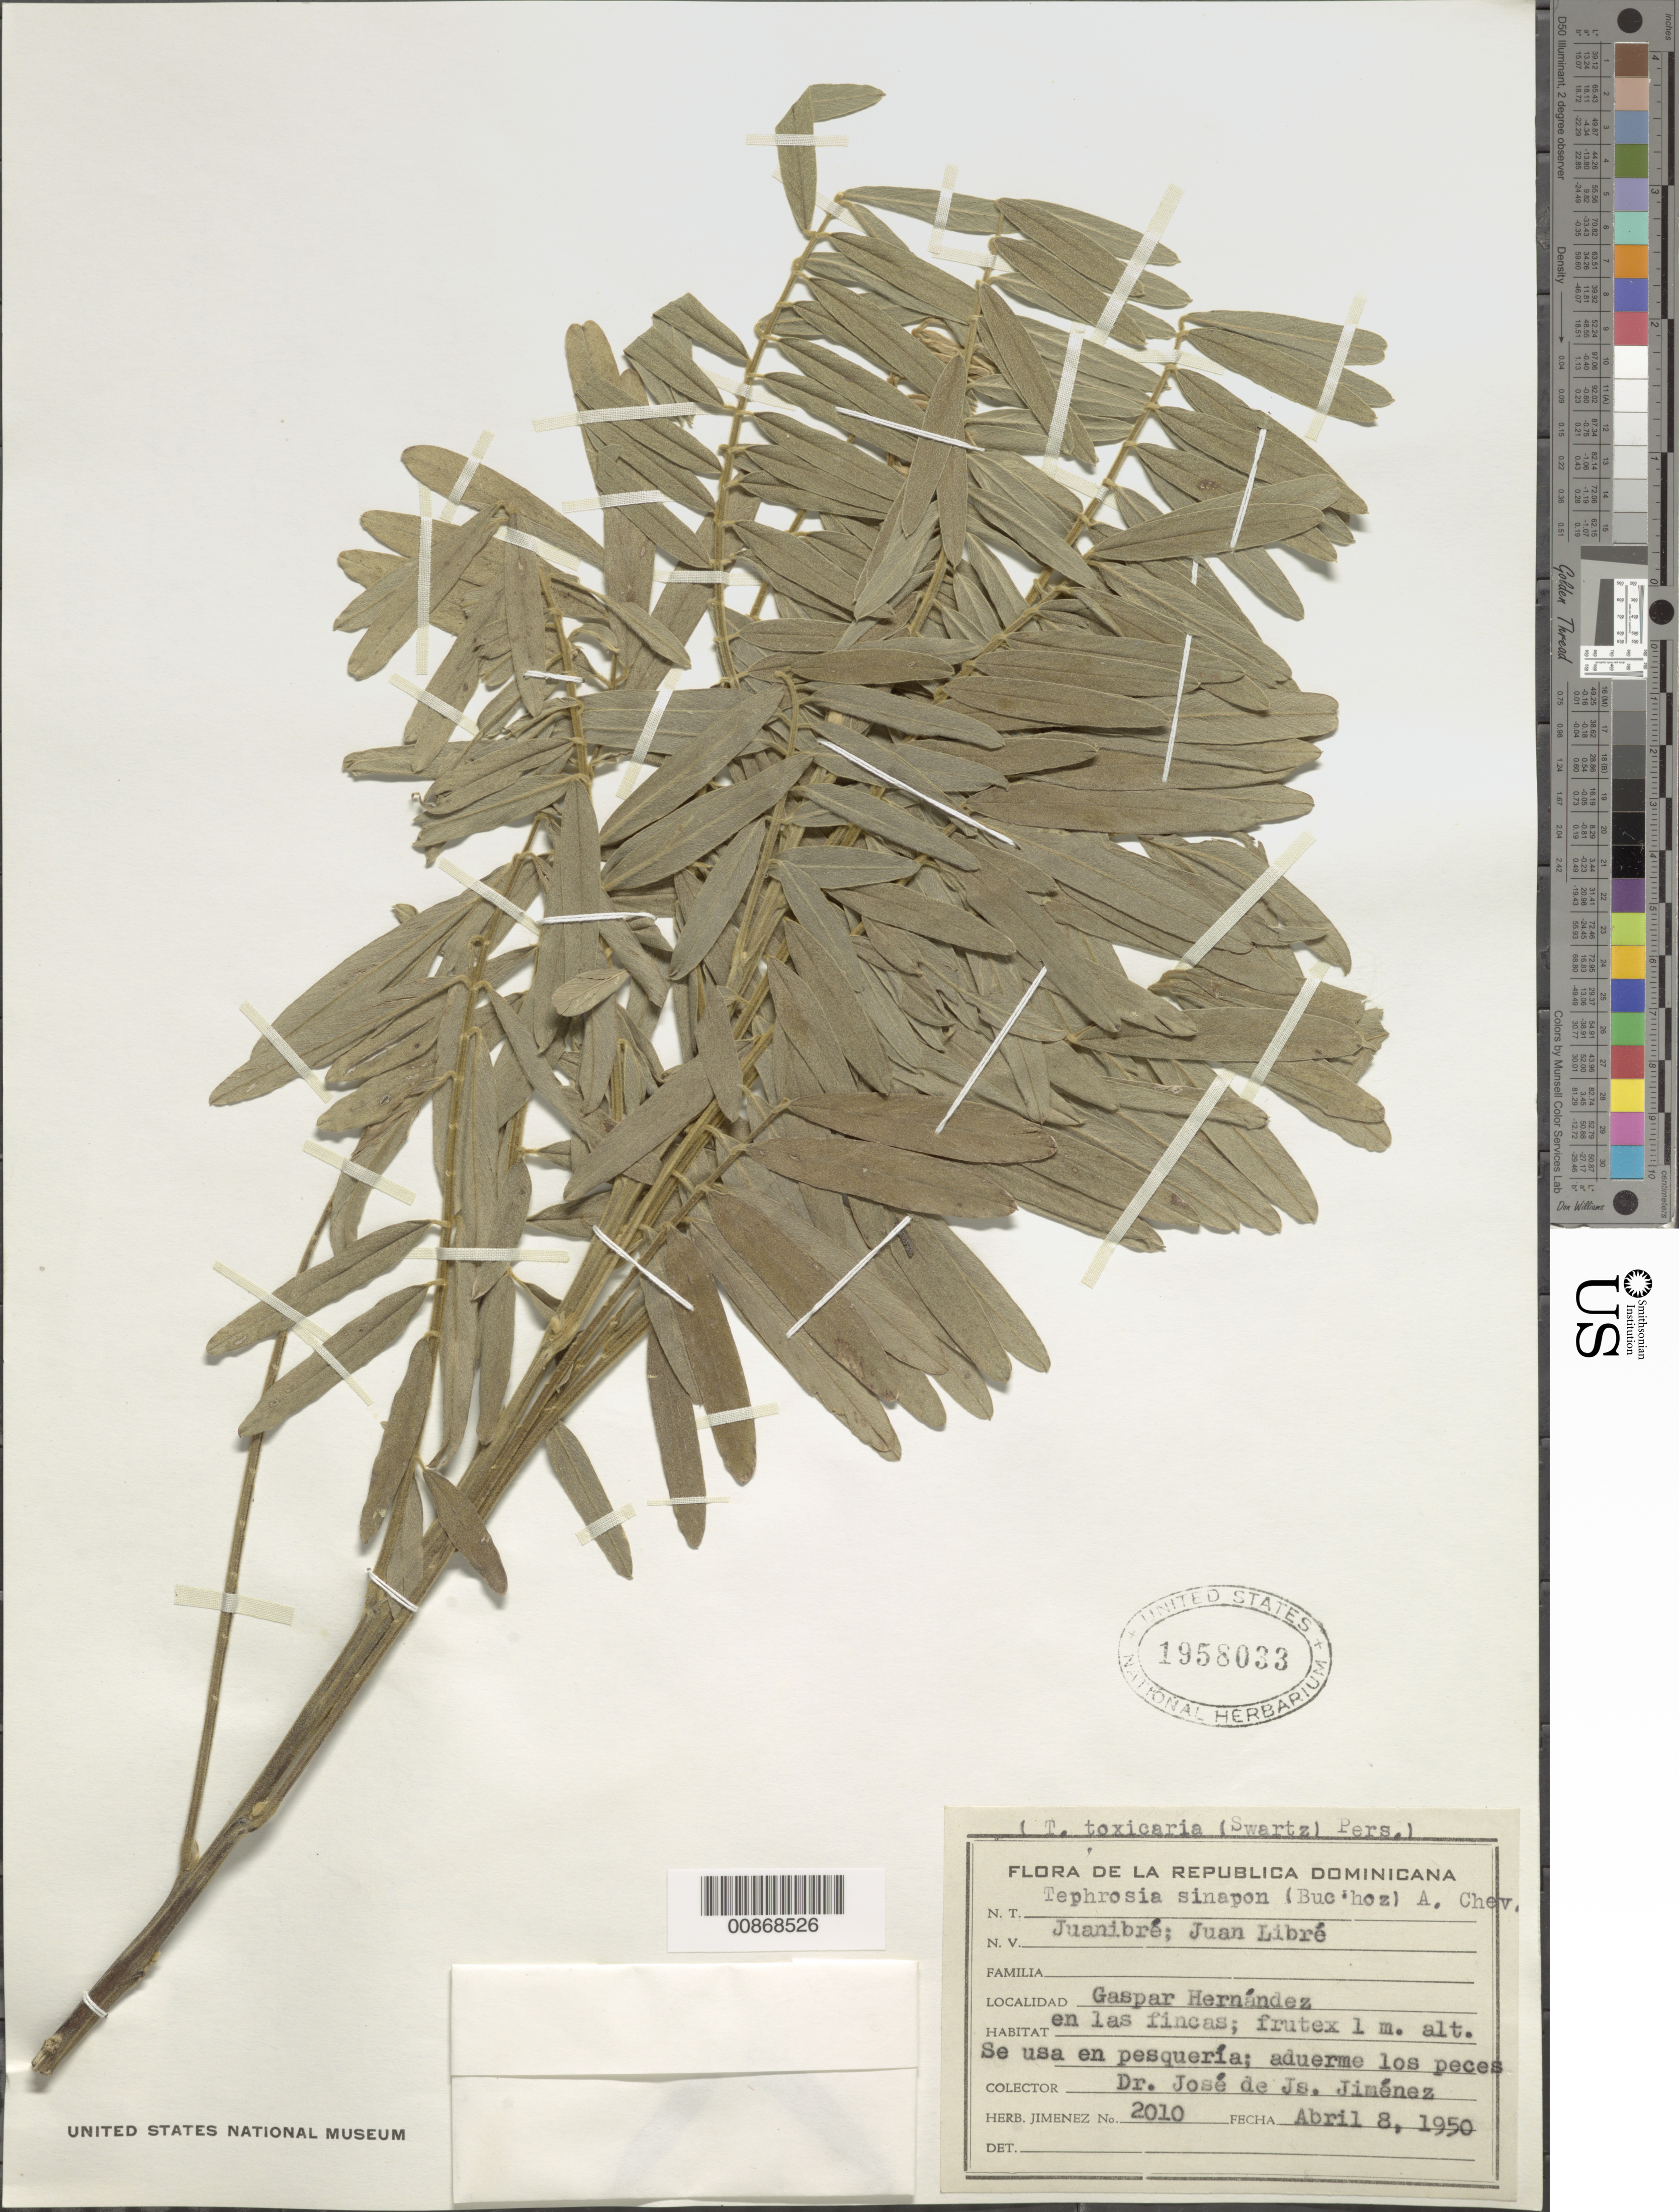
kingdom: Plantae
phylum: Tracheophyta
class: Magnoliopsida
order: Fabales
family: Fabaceae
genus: Tephrosia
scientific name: Tephrosia sinapou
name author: (Buc'hoz) A. Chev.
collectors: J. J. Jiménez Almonte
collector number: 2010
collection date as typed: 08 Apr 1950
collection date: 1950-04-08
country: Dominican Republic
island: Hispaniola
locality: Gaspar Hernández.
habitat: En las fincas.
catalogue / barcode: US 1958033